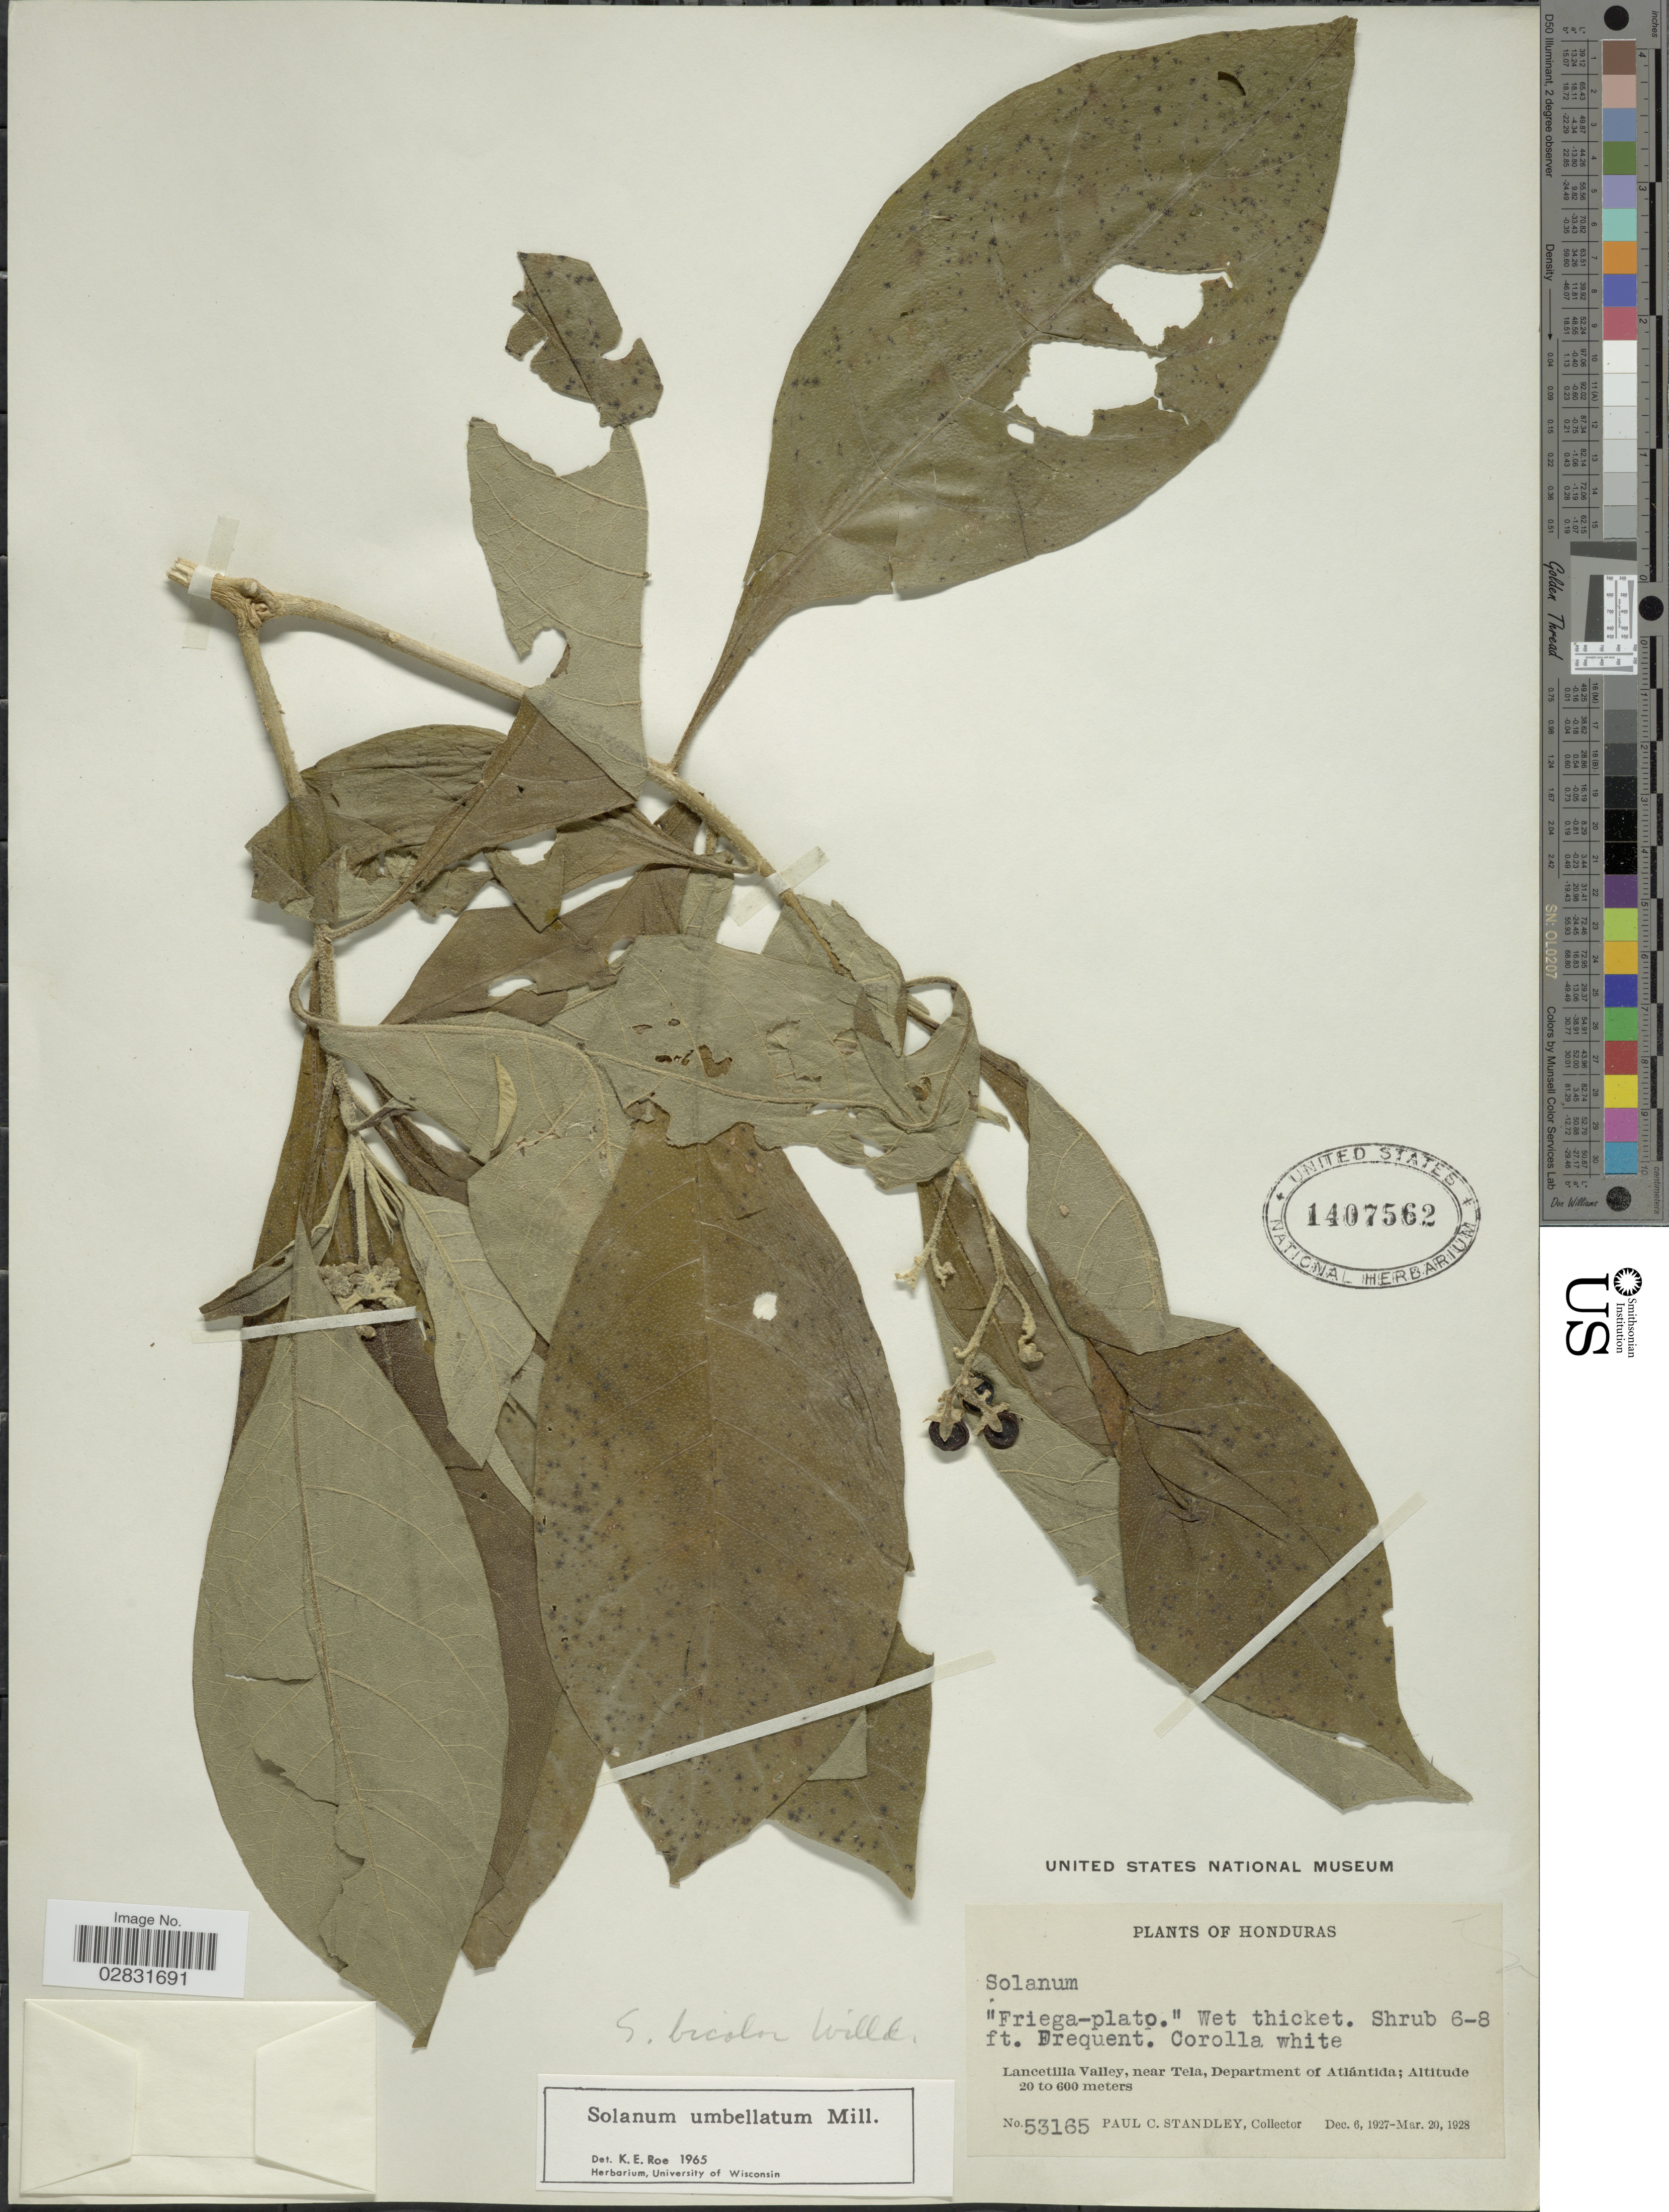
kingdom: Plantae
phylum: Tracheophyta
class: Magnoliopsida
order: Solanales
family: Solanaceae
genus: Solanum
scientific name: Solanum umbellatum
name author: Mill.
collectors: P. C. Standley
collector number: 53165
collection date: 1927-12-06/1928-03-20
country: Honduras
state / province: Atlántida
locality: Lancetilla Valley, near Tela, Department of Atlántida.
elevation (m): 20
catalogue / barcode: US 1407562